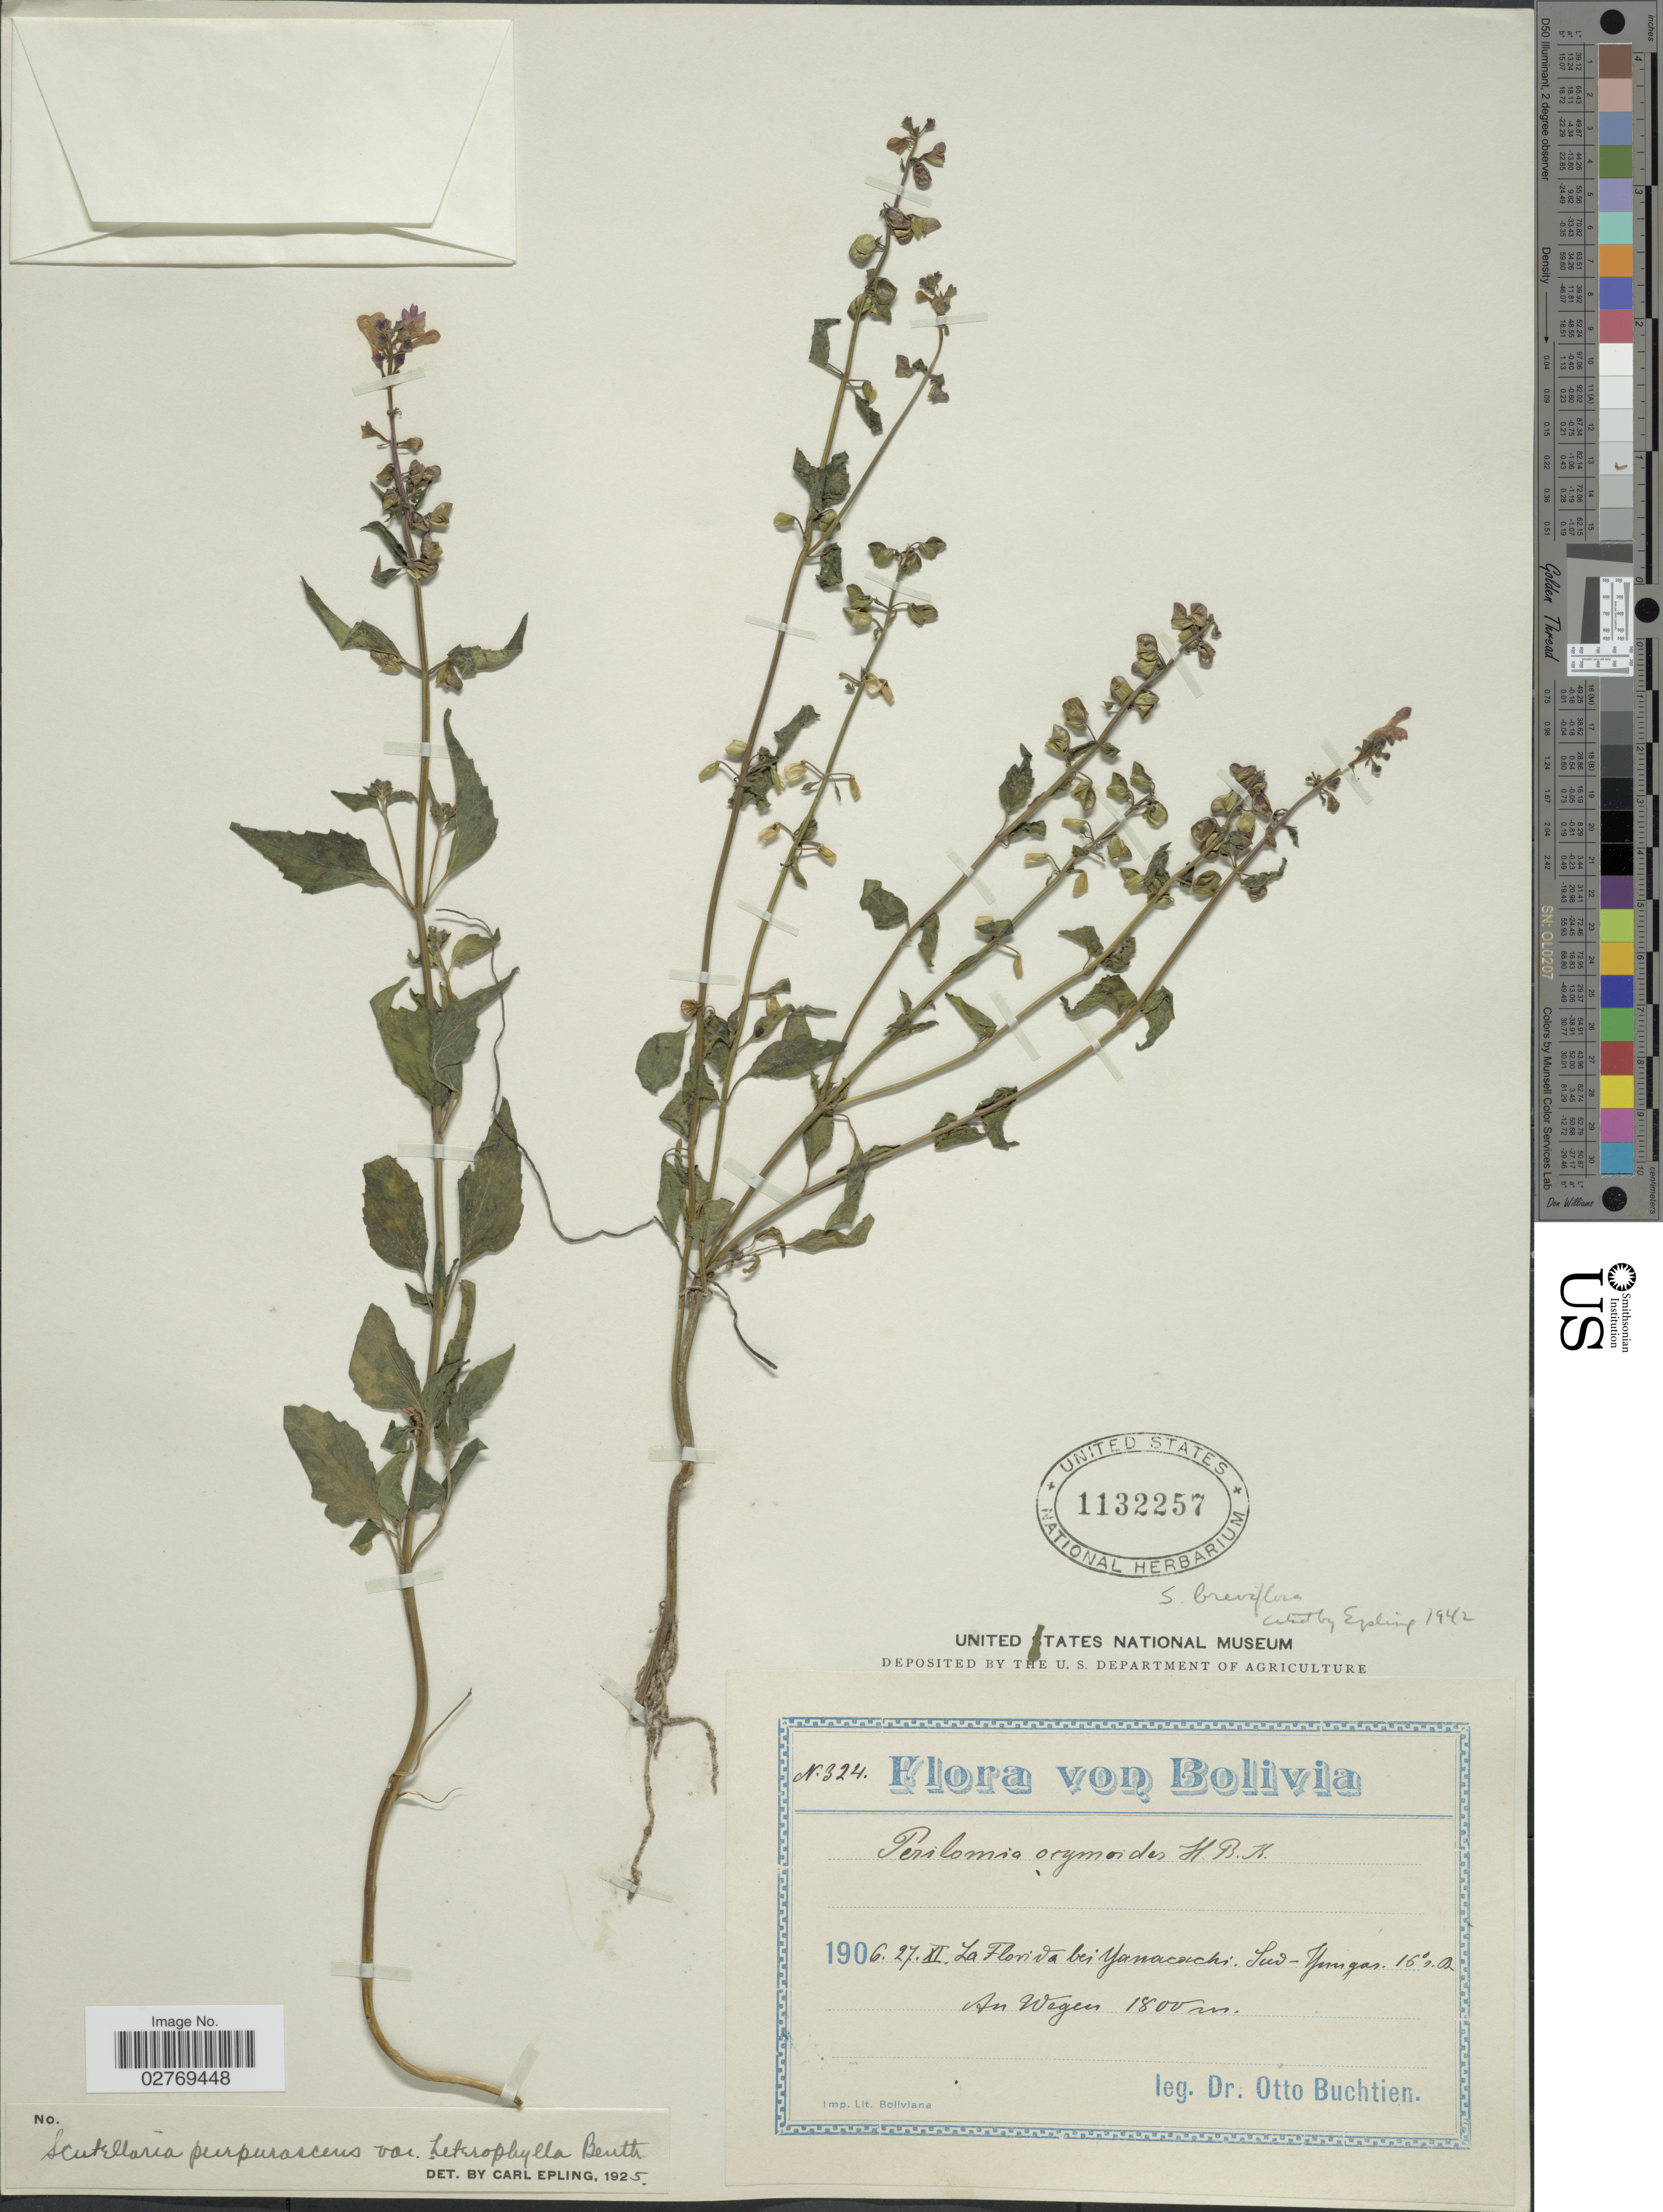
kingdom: Plantae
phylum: Tracheophyta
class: Magnoliopsida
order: Lamiales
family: Lamiaceae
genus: Scutellaria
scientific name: Scutellaria breviflora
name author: Benth.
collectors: O. Buchtien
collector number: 324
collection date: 1906-11-27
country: Bolivia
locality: La Florida bei Yanacachi. Sud-Yungas 16°.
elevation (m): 1800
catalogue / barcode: US 1132257